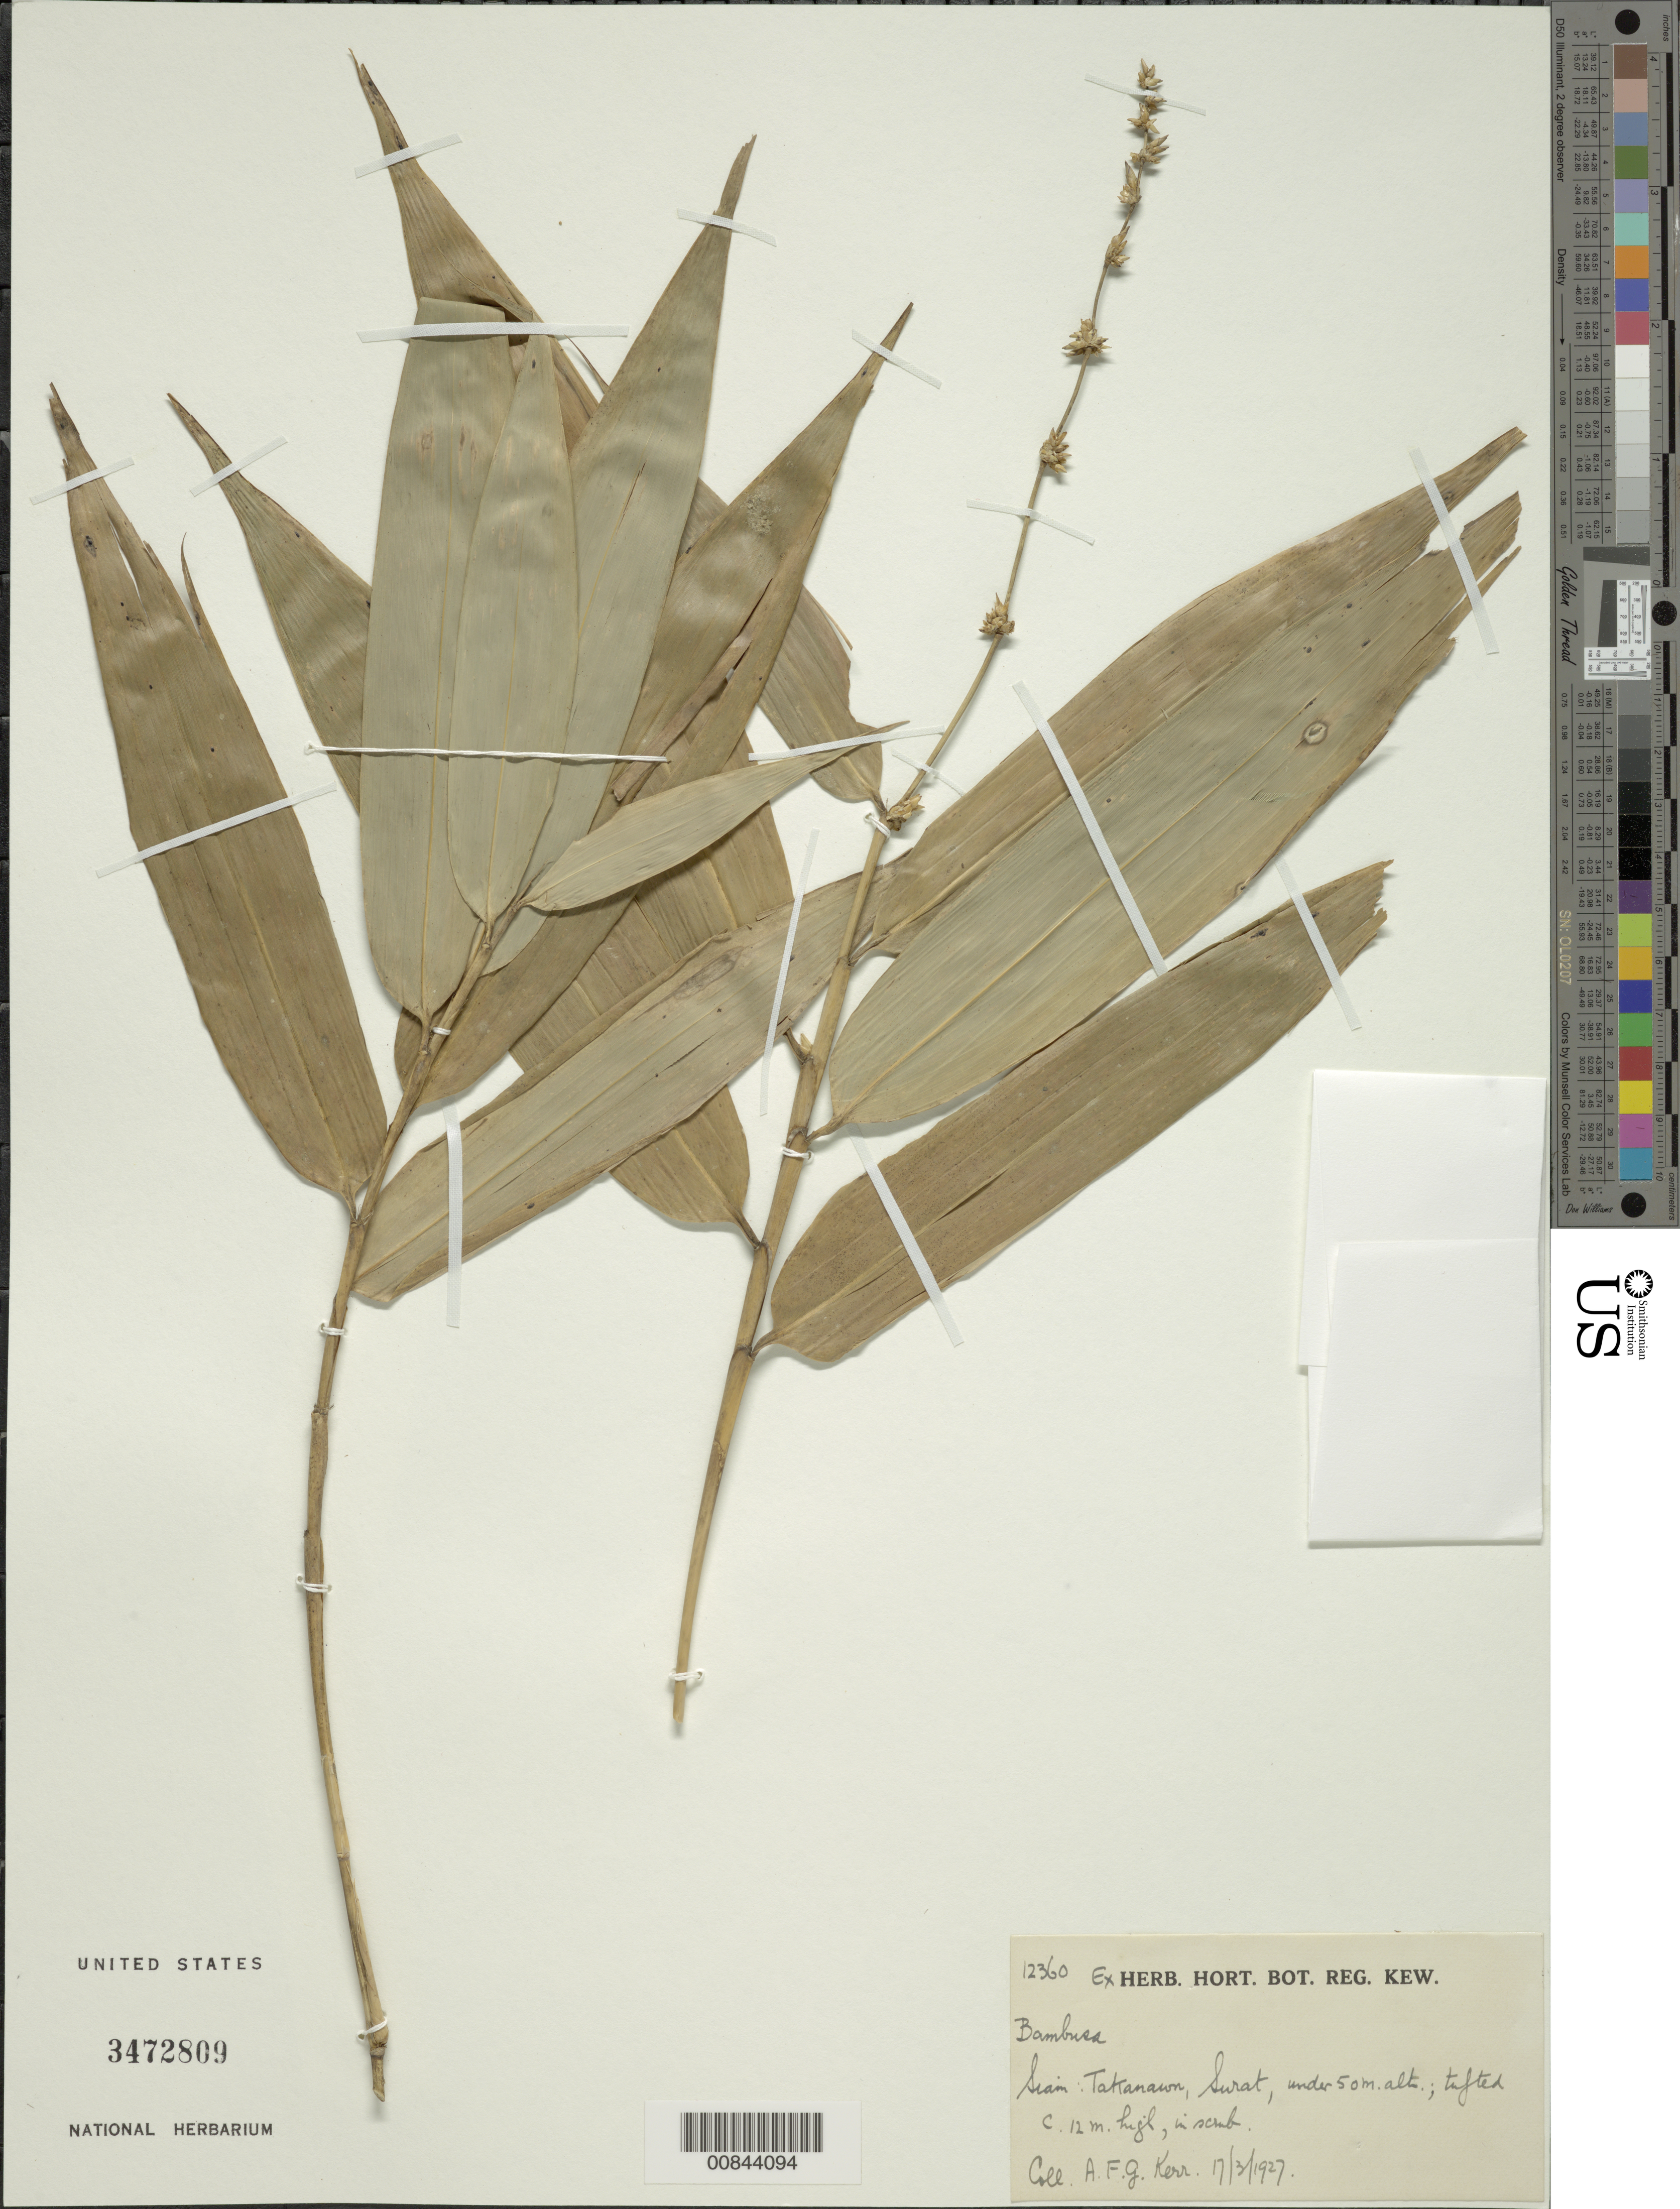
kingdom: Plantae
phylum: Tracheophyta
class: Liliopsida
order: Poales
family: Poaceae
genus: Bambusa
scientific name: Bambusa sp.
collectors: A. F. G. Kerr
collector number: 12360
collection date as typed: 17 Mar 1927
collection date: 1927-03-17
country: Iran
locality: (Siam) Takanawn, Surat.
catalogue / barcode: US 3472809